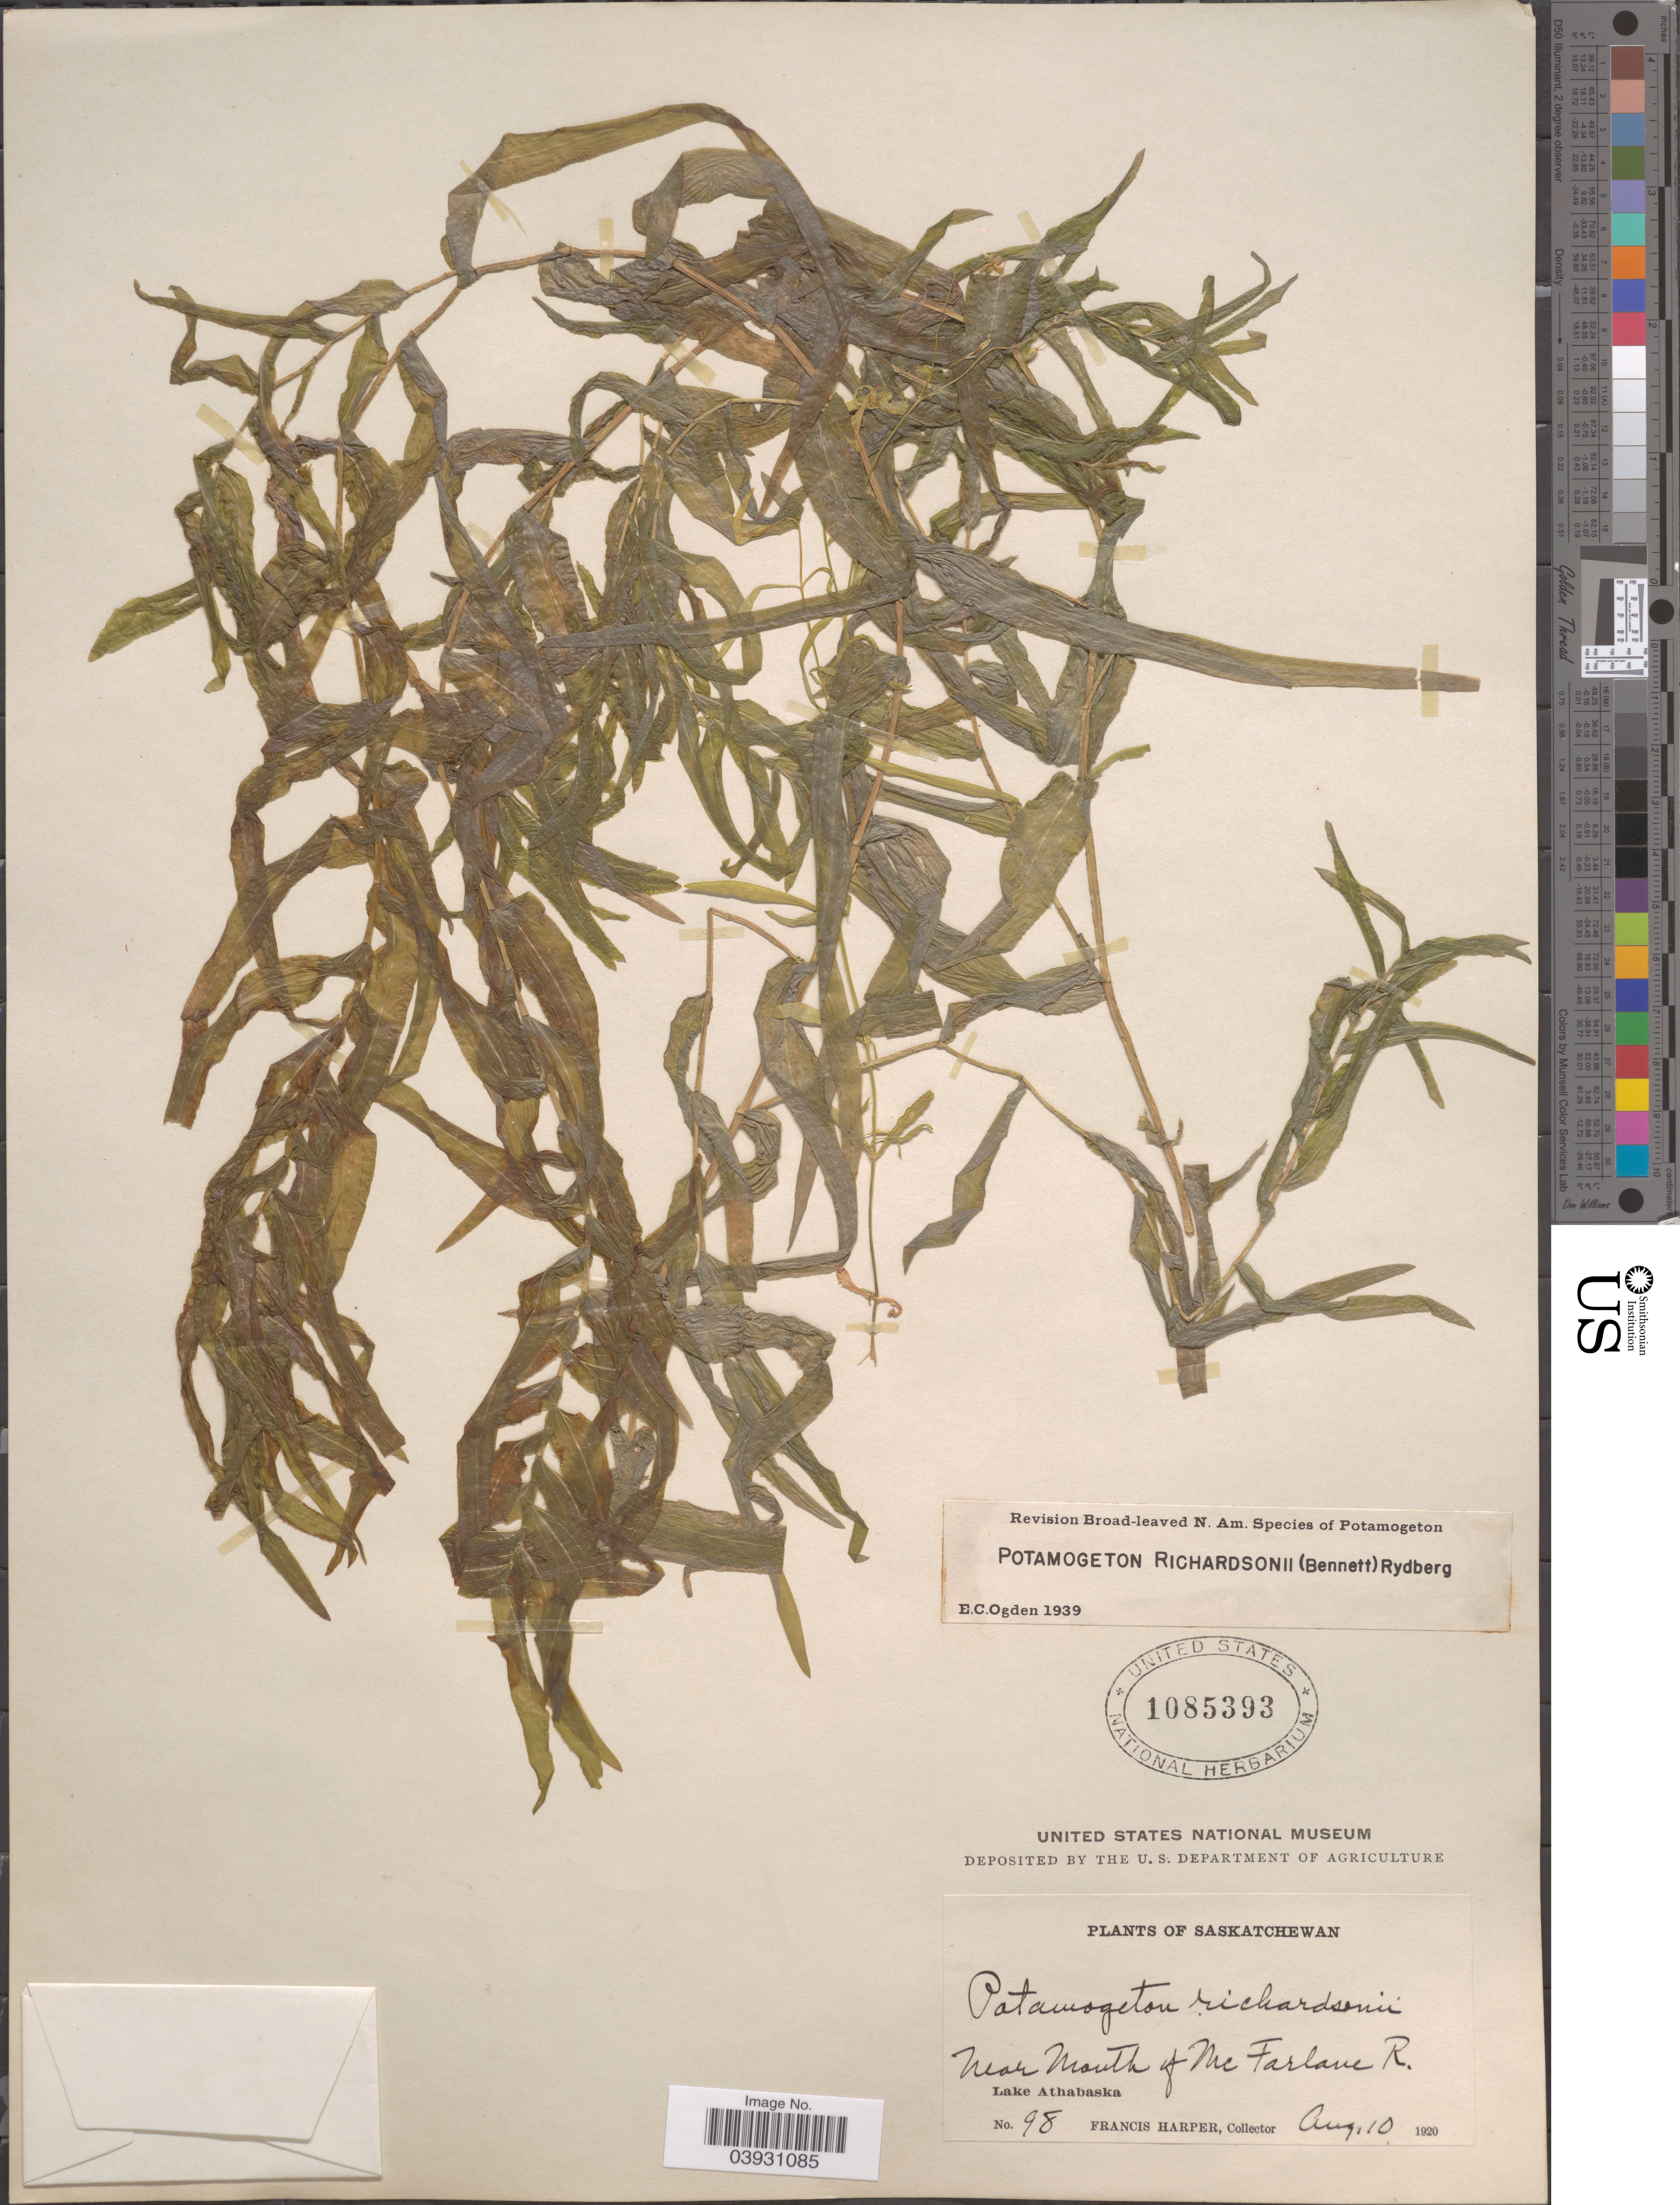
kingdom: Plantae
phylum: Tracheophyta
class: Liliopsida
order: Alismatales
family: Potamogetonaceae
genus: Potamogeton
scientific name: Potamogeton richardsonii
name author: (A.W. Benn.) Rydb.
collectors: F. Harper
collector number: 98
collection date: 1920-08-10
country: Canada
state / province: Saskatchewan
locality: Near Mouth of Mc Farlane R. Lake Athabaska.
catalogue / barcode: US 1085393